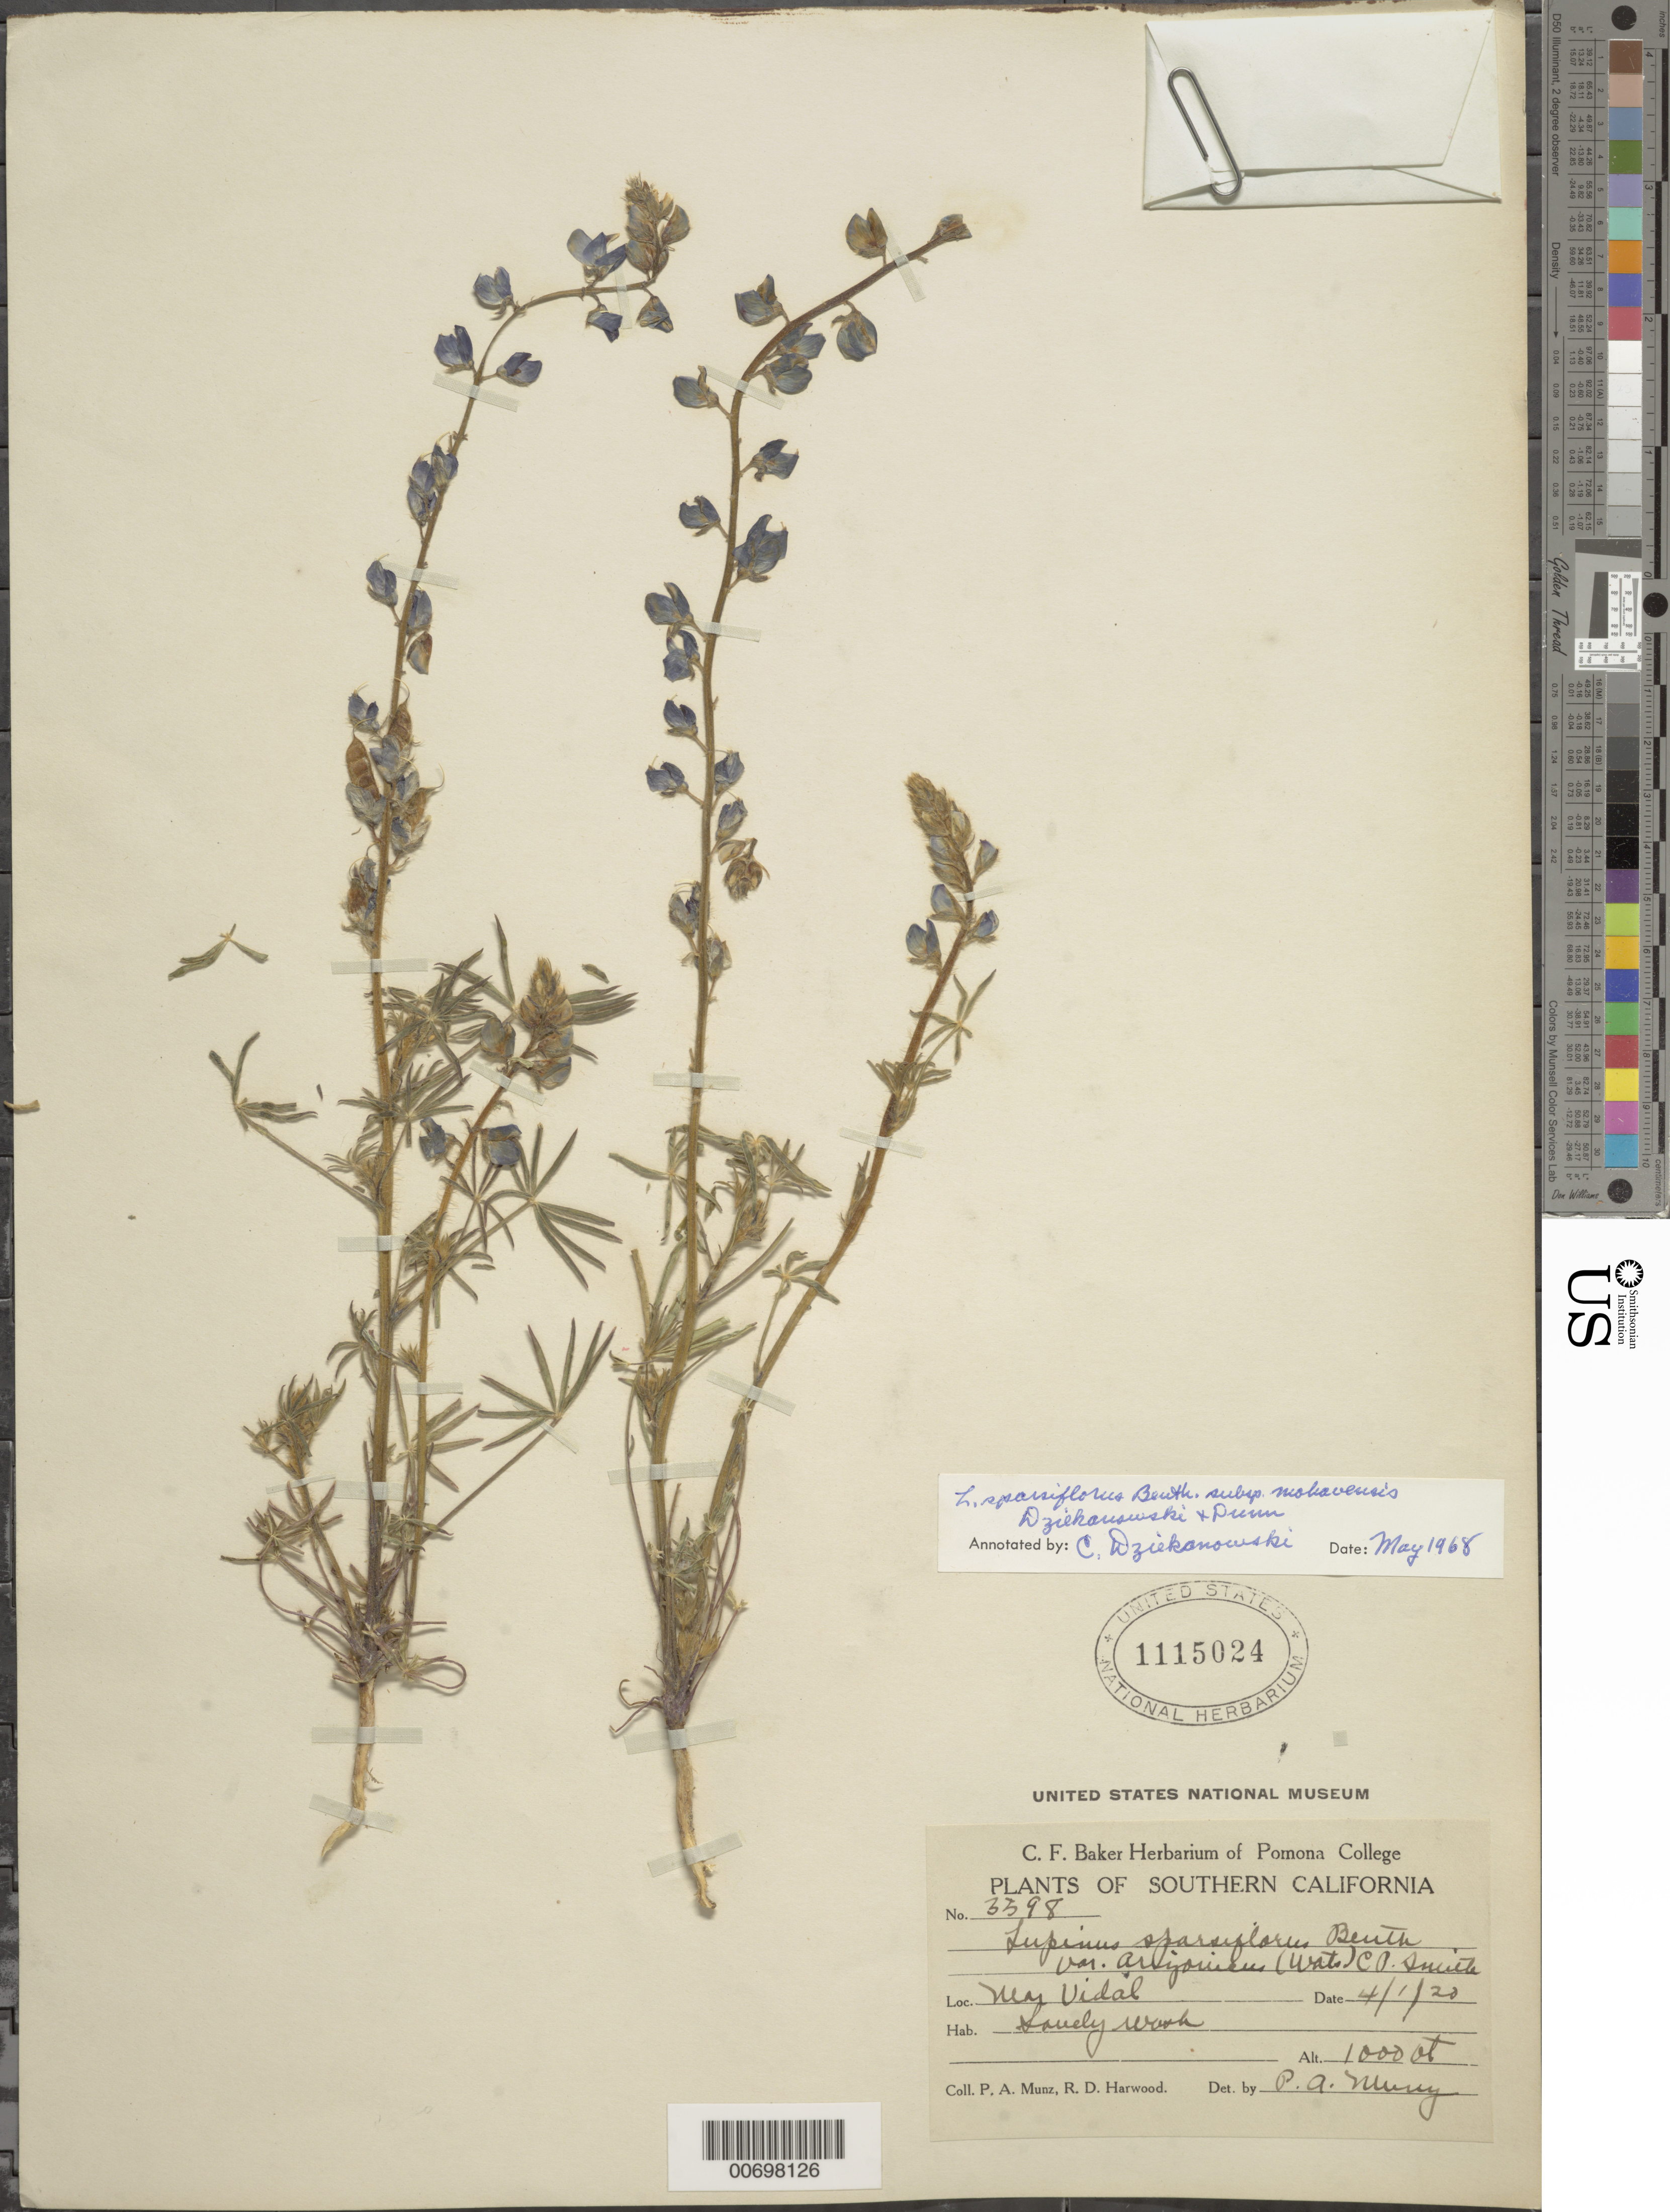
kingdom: Plantae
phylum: Tracheophyta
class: Magnoliopsida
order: Fabales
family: Fabaceae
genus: Lupinus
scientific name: Lupinus sparsiflorus subsp. mohavensis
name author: Dziekanowski & D.B. Dunn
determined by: Dziekanowski, C. T.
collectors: P. A. Munz & R. Harwood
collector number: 3398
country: United States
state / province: California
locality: Near Vidal.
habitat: Sandy wash.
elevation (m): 305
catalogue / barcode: US 1115024